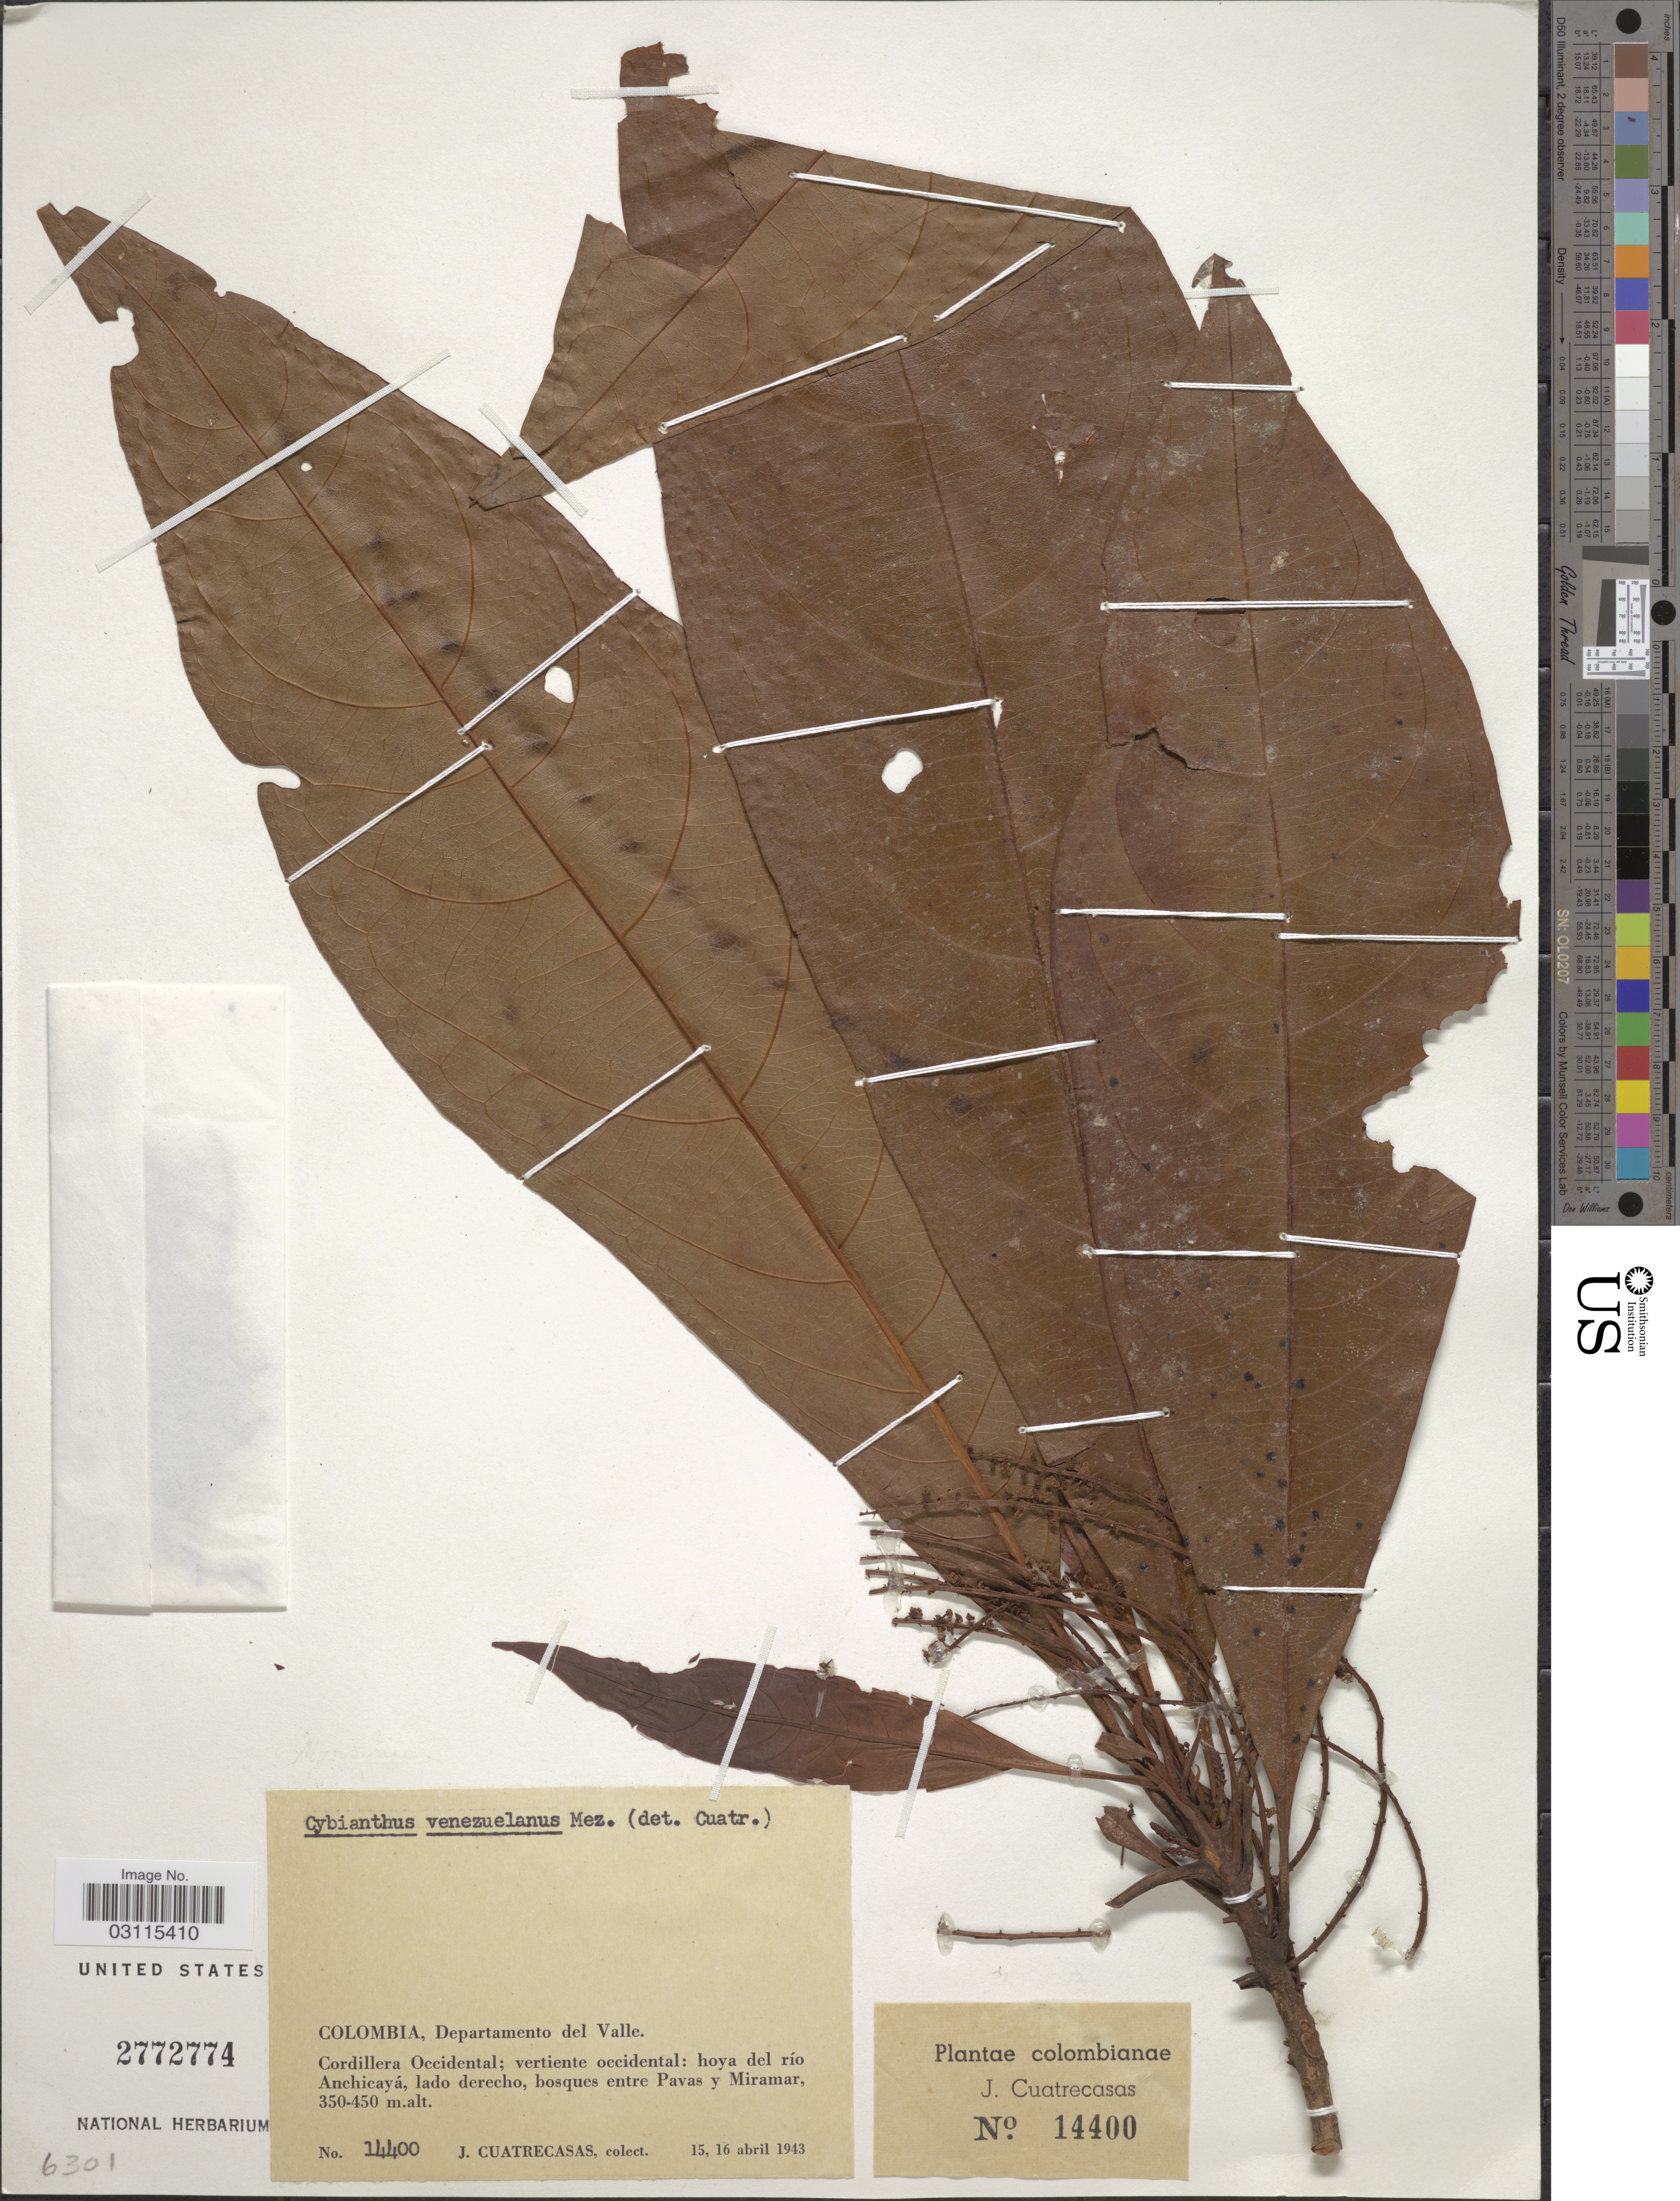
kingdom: Plantae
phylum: Tracheophyta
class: Magnoliopsida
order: Ericales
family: Primulaceae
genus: Cybianthus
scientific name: Cybianthus venezuelanus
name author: Mez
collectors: J. Cuatrecasas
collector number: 14400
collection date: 1943-04-15/1943-04-16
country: Colombia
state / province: Valle del Cauca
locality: Departamento del Valle. Cordillera Occidental; vertiente occidental; hoya del río Anchicayá, lado derecho, bosques entre Pavas y Miramar.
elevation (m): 350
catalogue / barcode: US 2772774